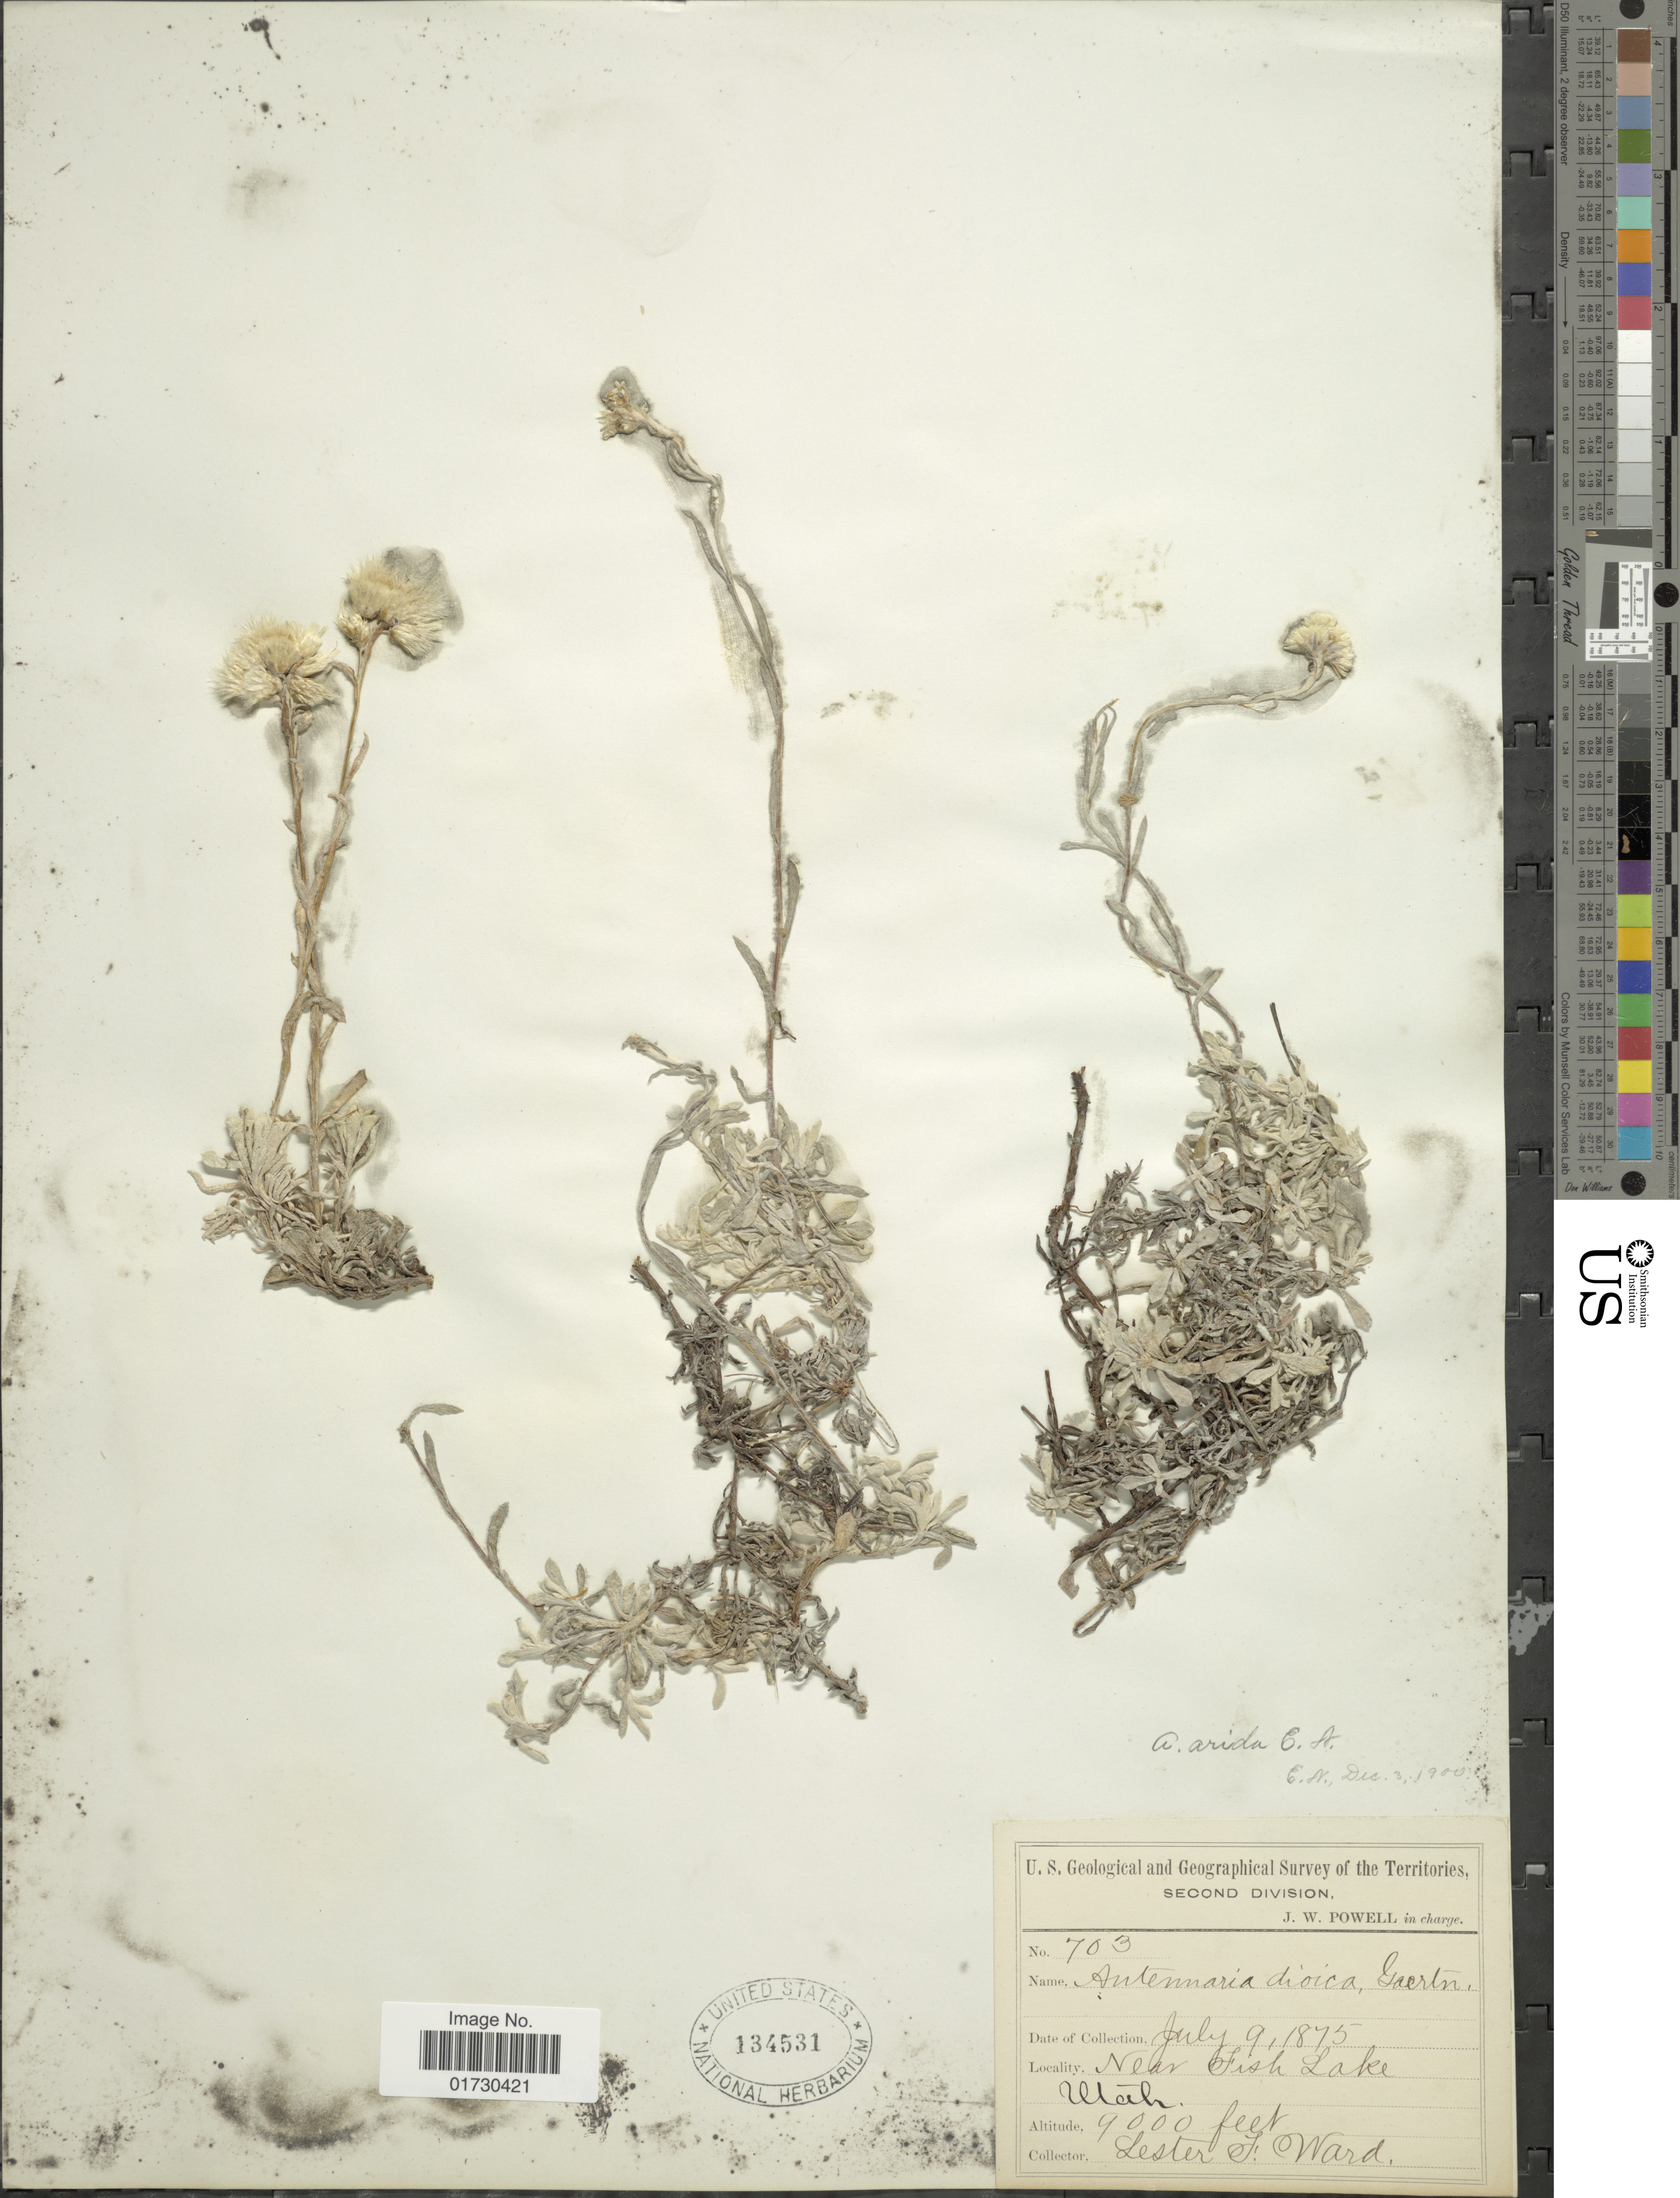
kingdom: Plantae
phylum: Tracheophyta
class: Magnoliopsida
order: Asterales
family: Asteraceae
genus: Antennaria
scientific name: Antennaria arida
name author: E.E. Nelson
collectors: L. F. Ward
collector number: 703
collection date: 1875-07-09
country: United States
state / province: Utah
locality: Near Fish Lake, Utah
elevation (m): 2743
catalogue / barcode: US 134531